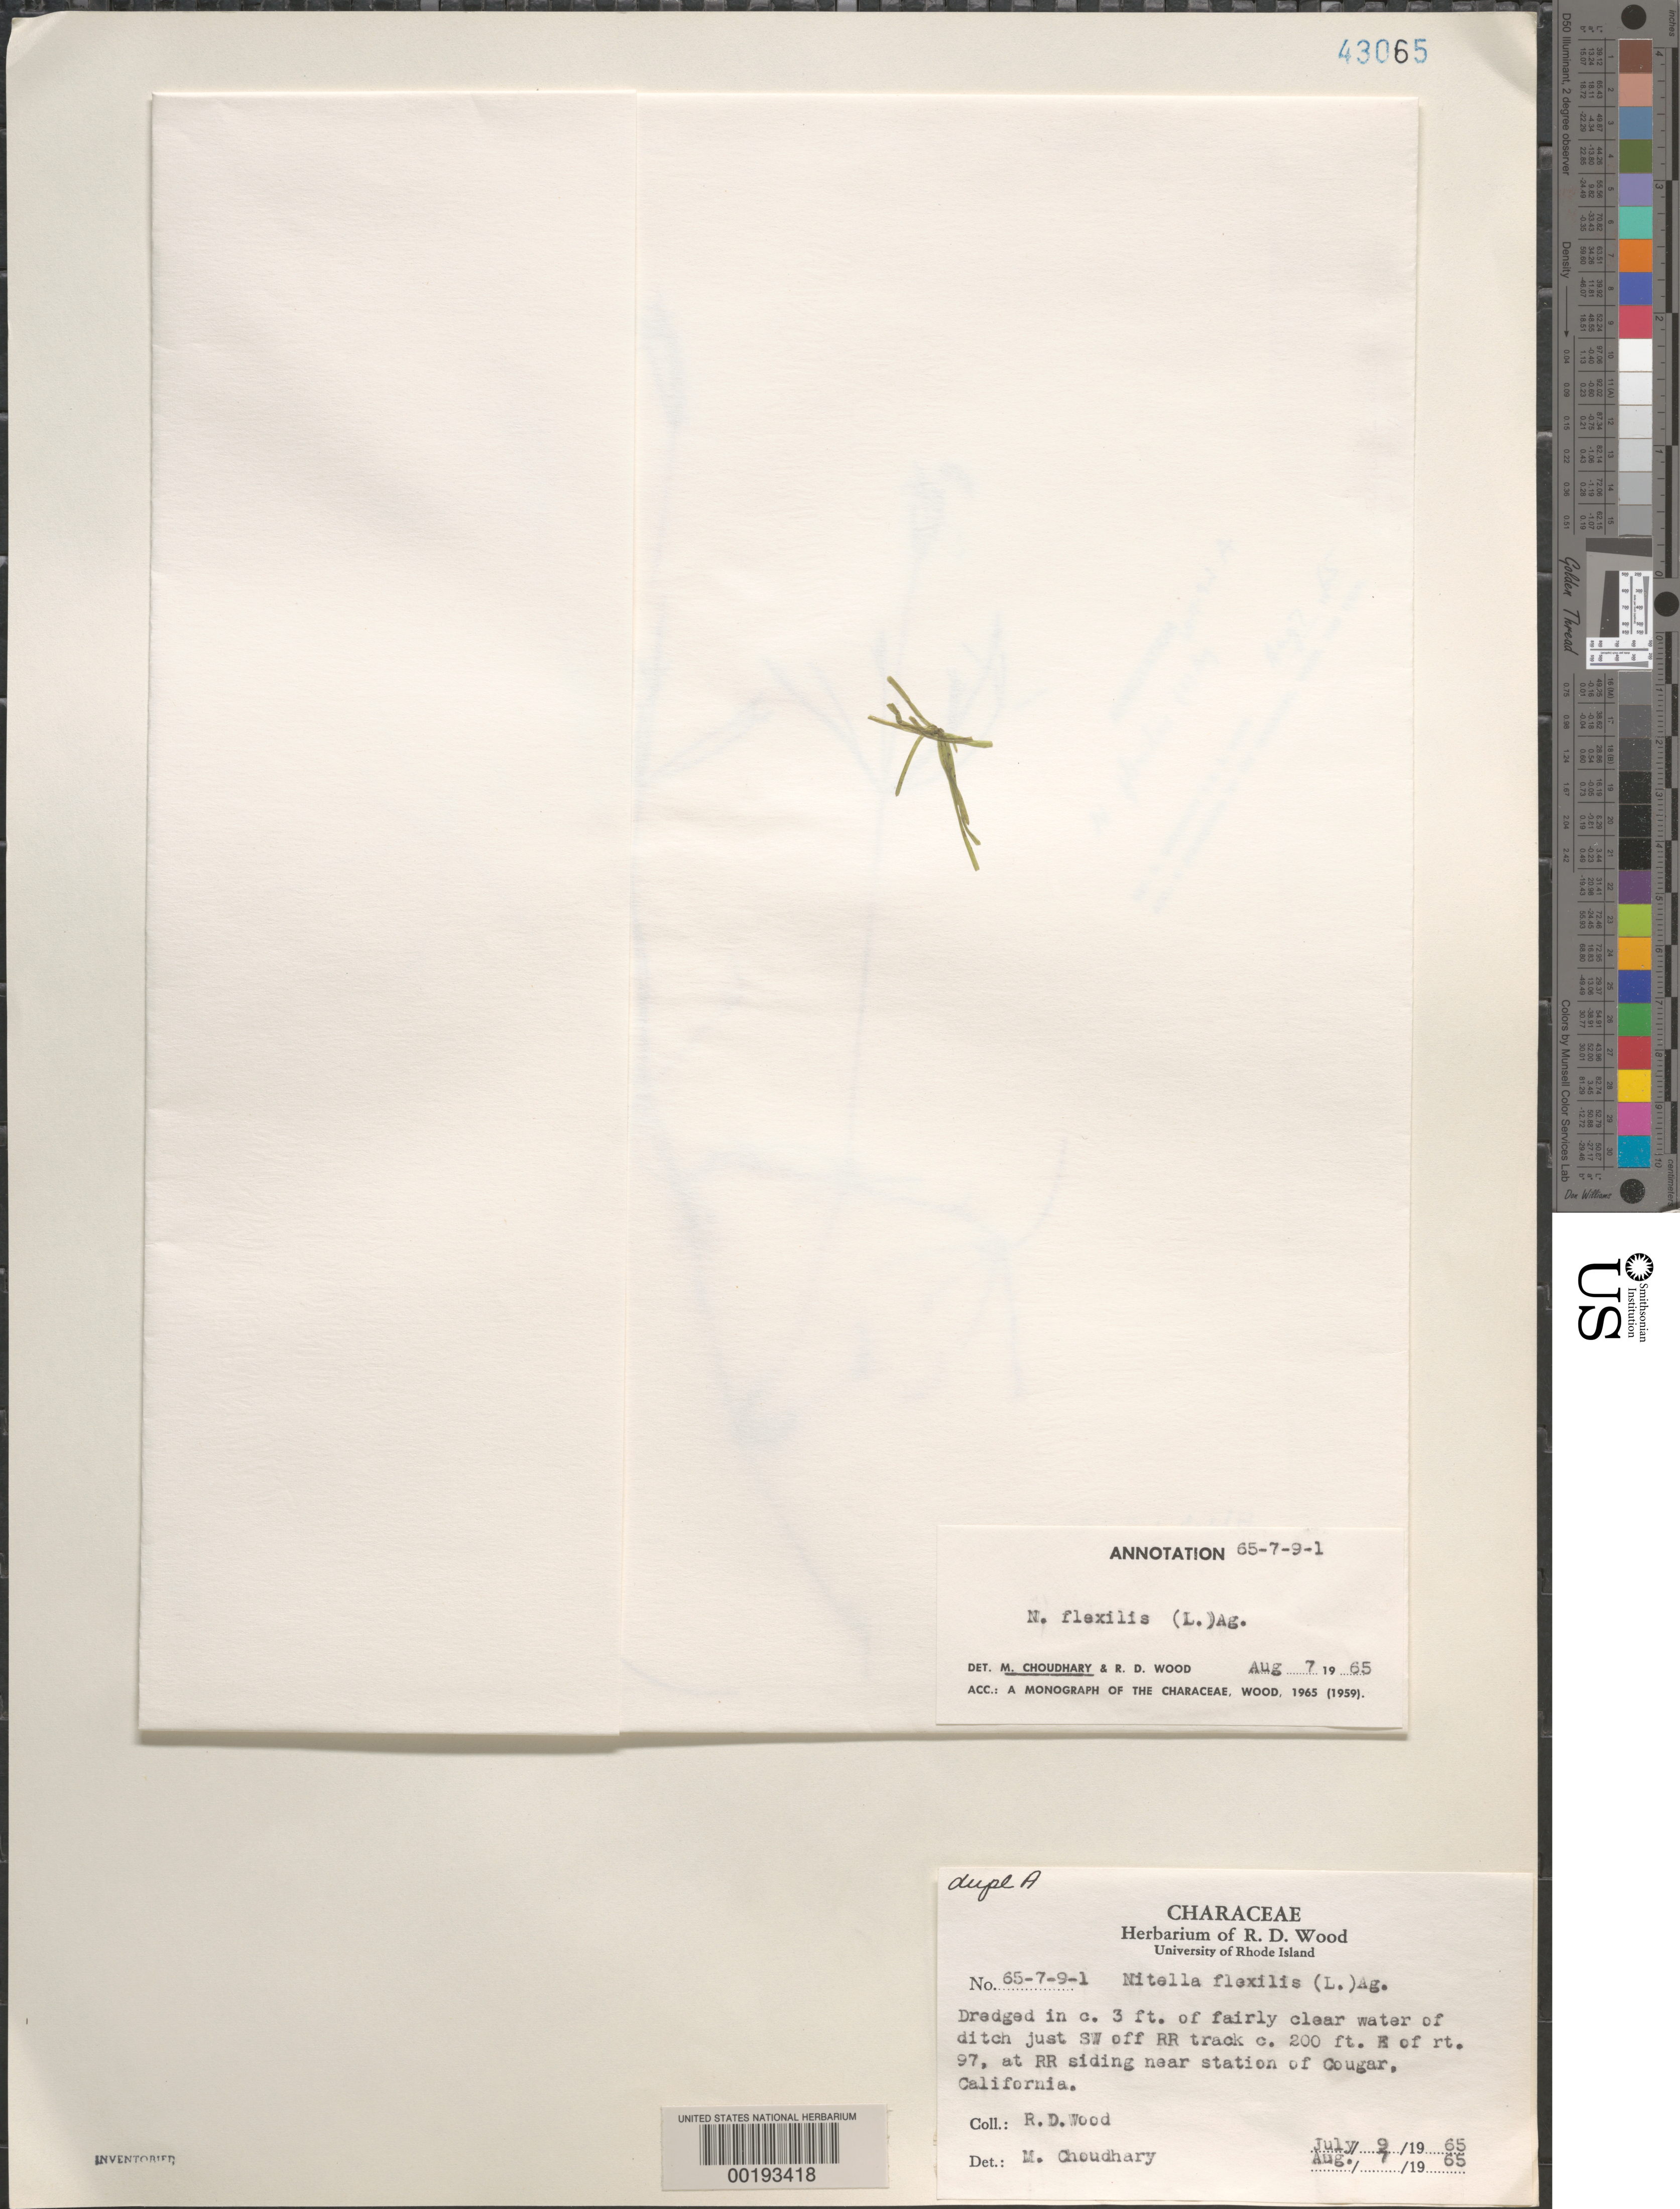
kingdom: Plantae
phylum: Charophyta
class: Charophyceae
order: Charales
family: Characeae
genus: Nitella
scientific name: Nitella flexilis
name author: (L.) C. Agardh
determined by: Wood, R. D.; Choudhary, M. C.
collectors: R. Wood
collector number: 65-7-9-1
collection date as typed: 09 Jul 1965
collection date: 1965-07-09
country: United States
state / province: California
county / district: Siskiyou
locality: East of Route 97 near Cougar Railroad Station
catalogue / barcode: US 43065